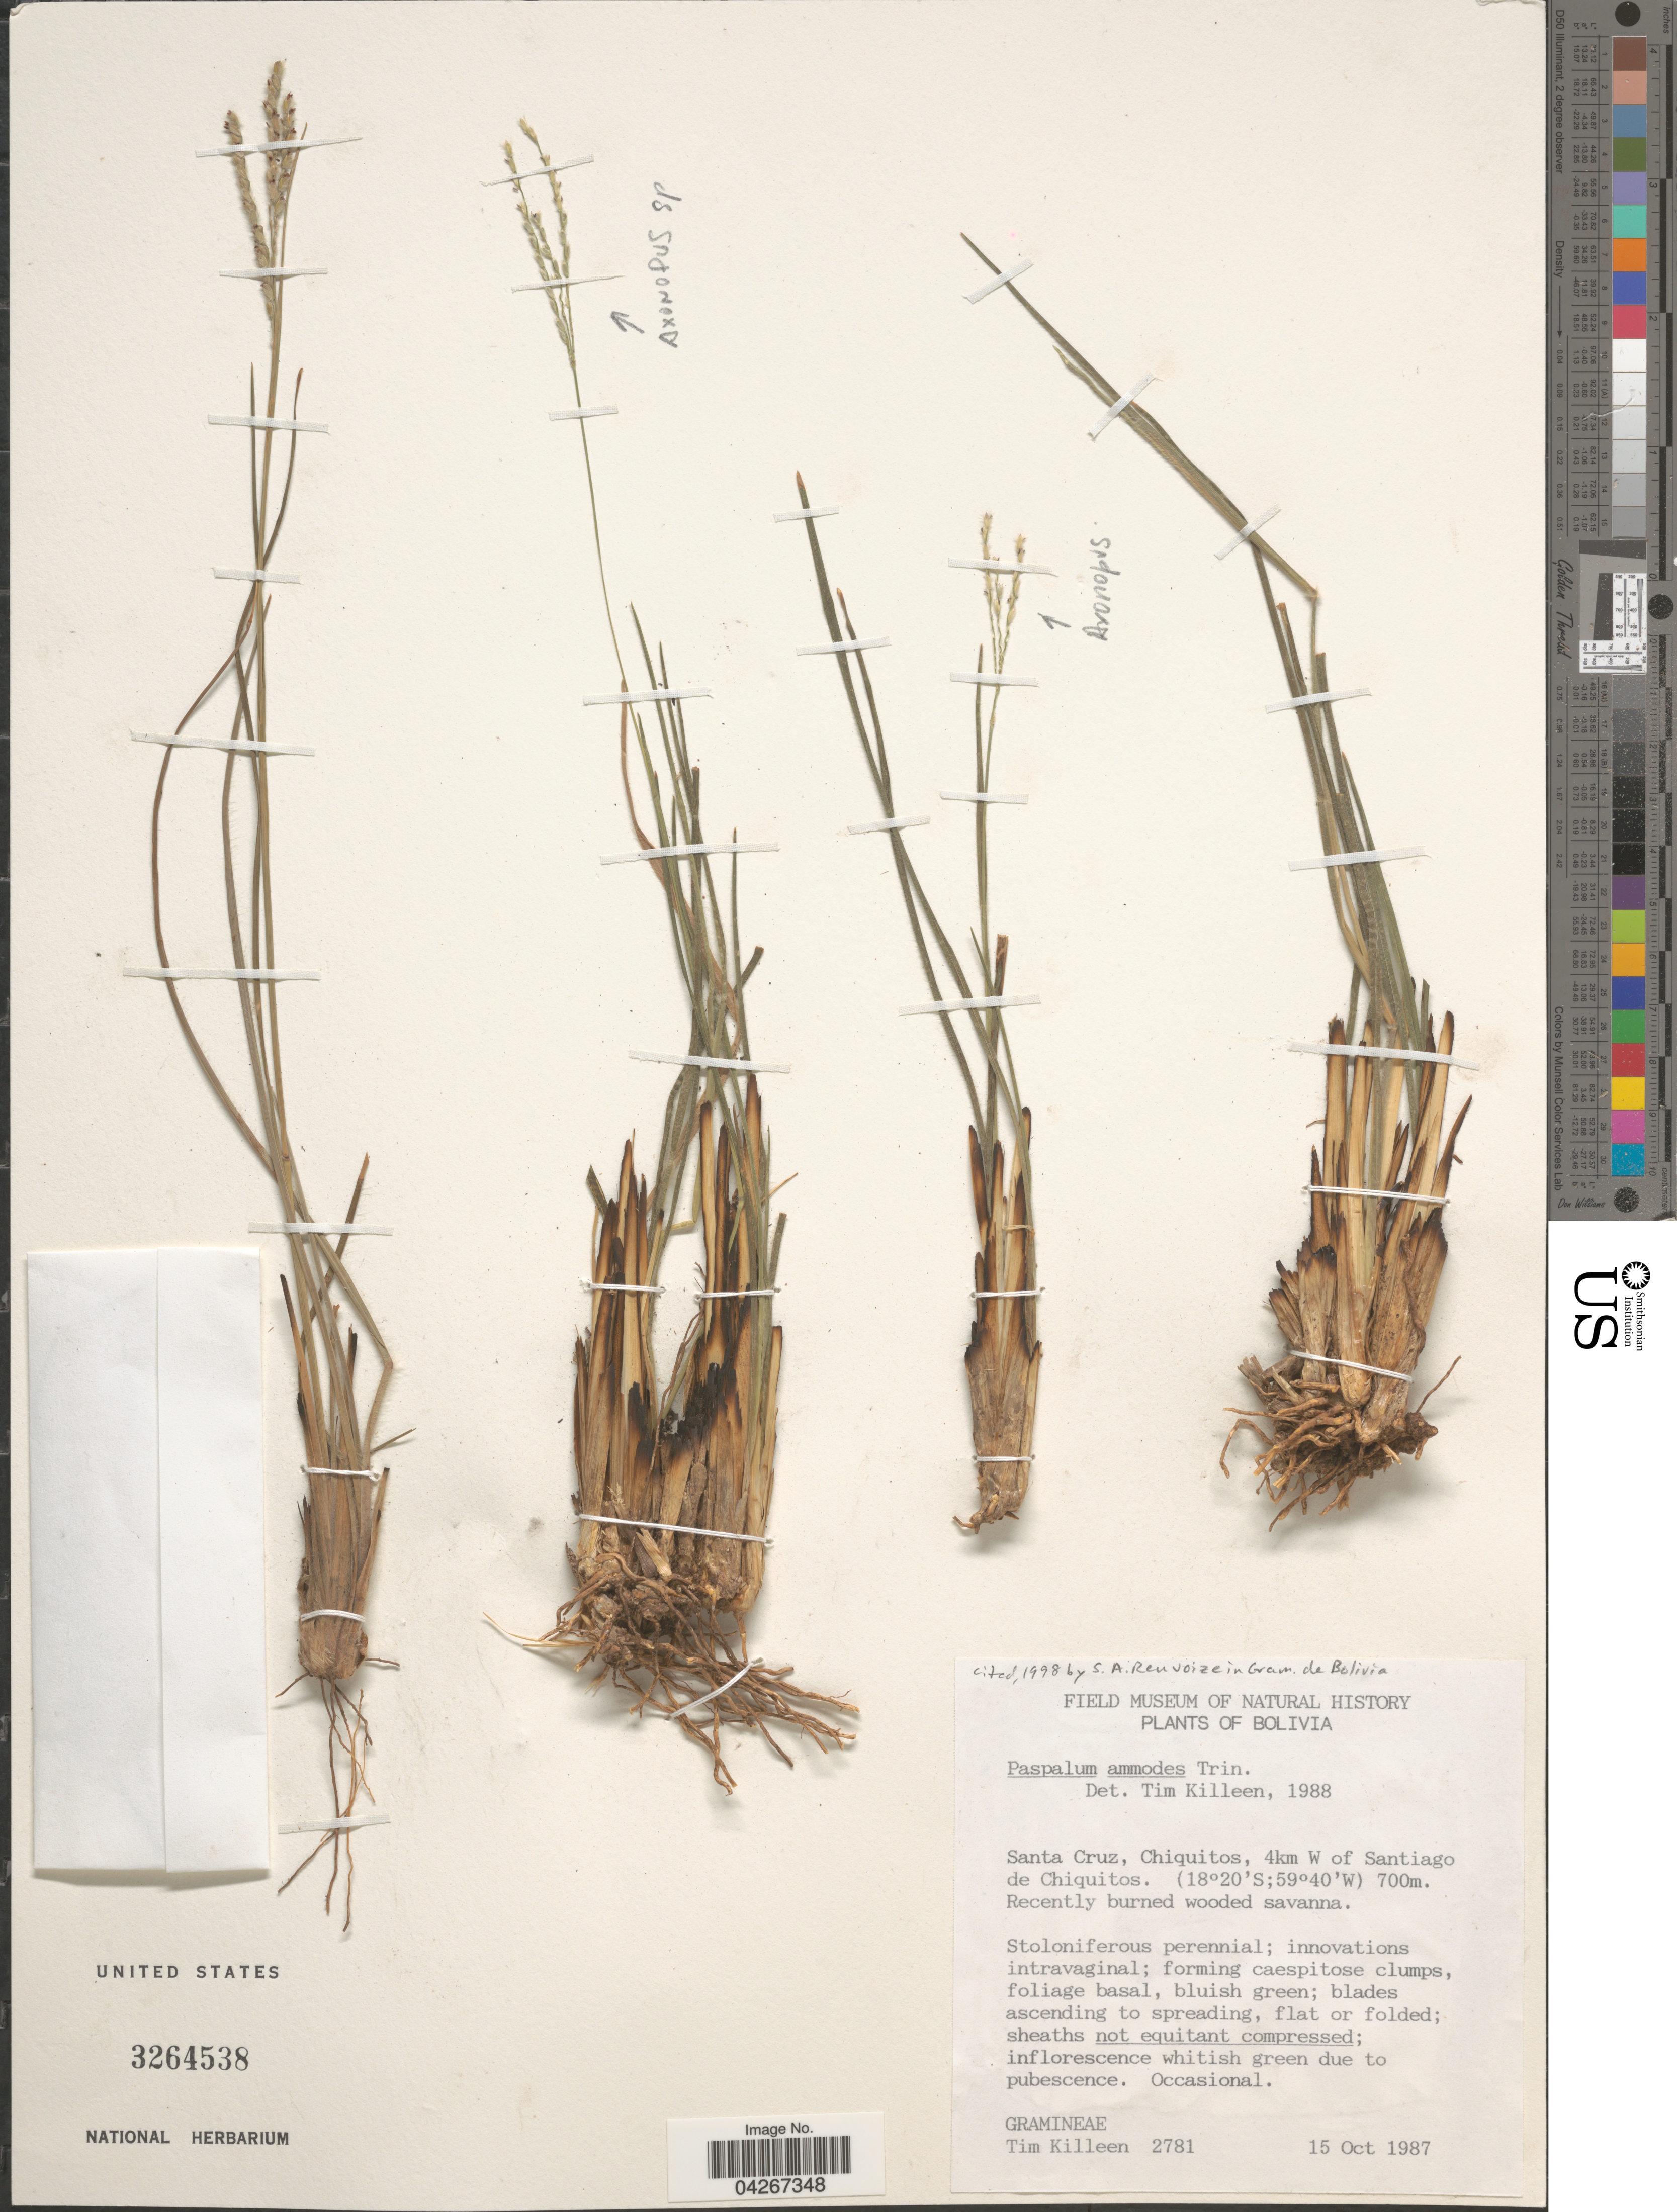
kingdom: Plantae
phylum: Tracheophyta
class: Liliopsida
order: Poales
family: Poaceae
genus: Paspalum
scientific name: Paspalum ammodes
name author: Trin.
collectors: T. J. Killeen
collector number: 2781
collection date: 1987-10-15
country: Bolivia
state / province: Santa Cruz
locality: Chiquitos, 4km W of Santiago de Chiquitos.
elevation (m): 700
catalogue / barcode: US 3264538